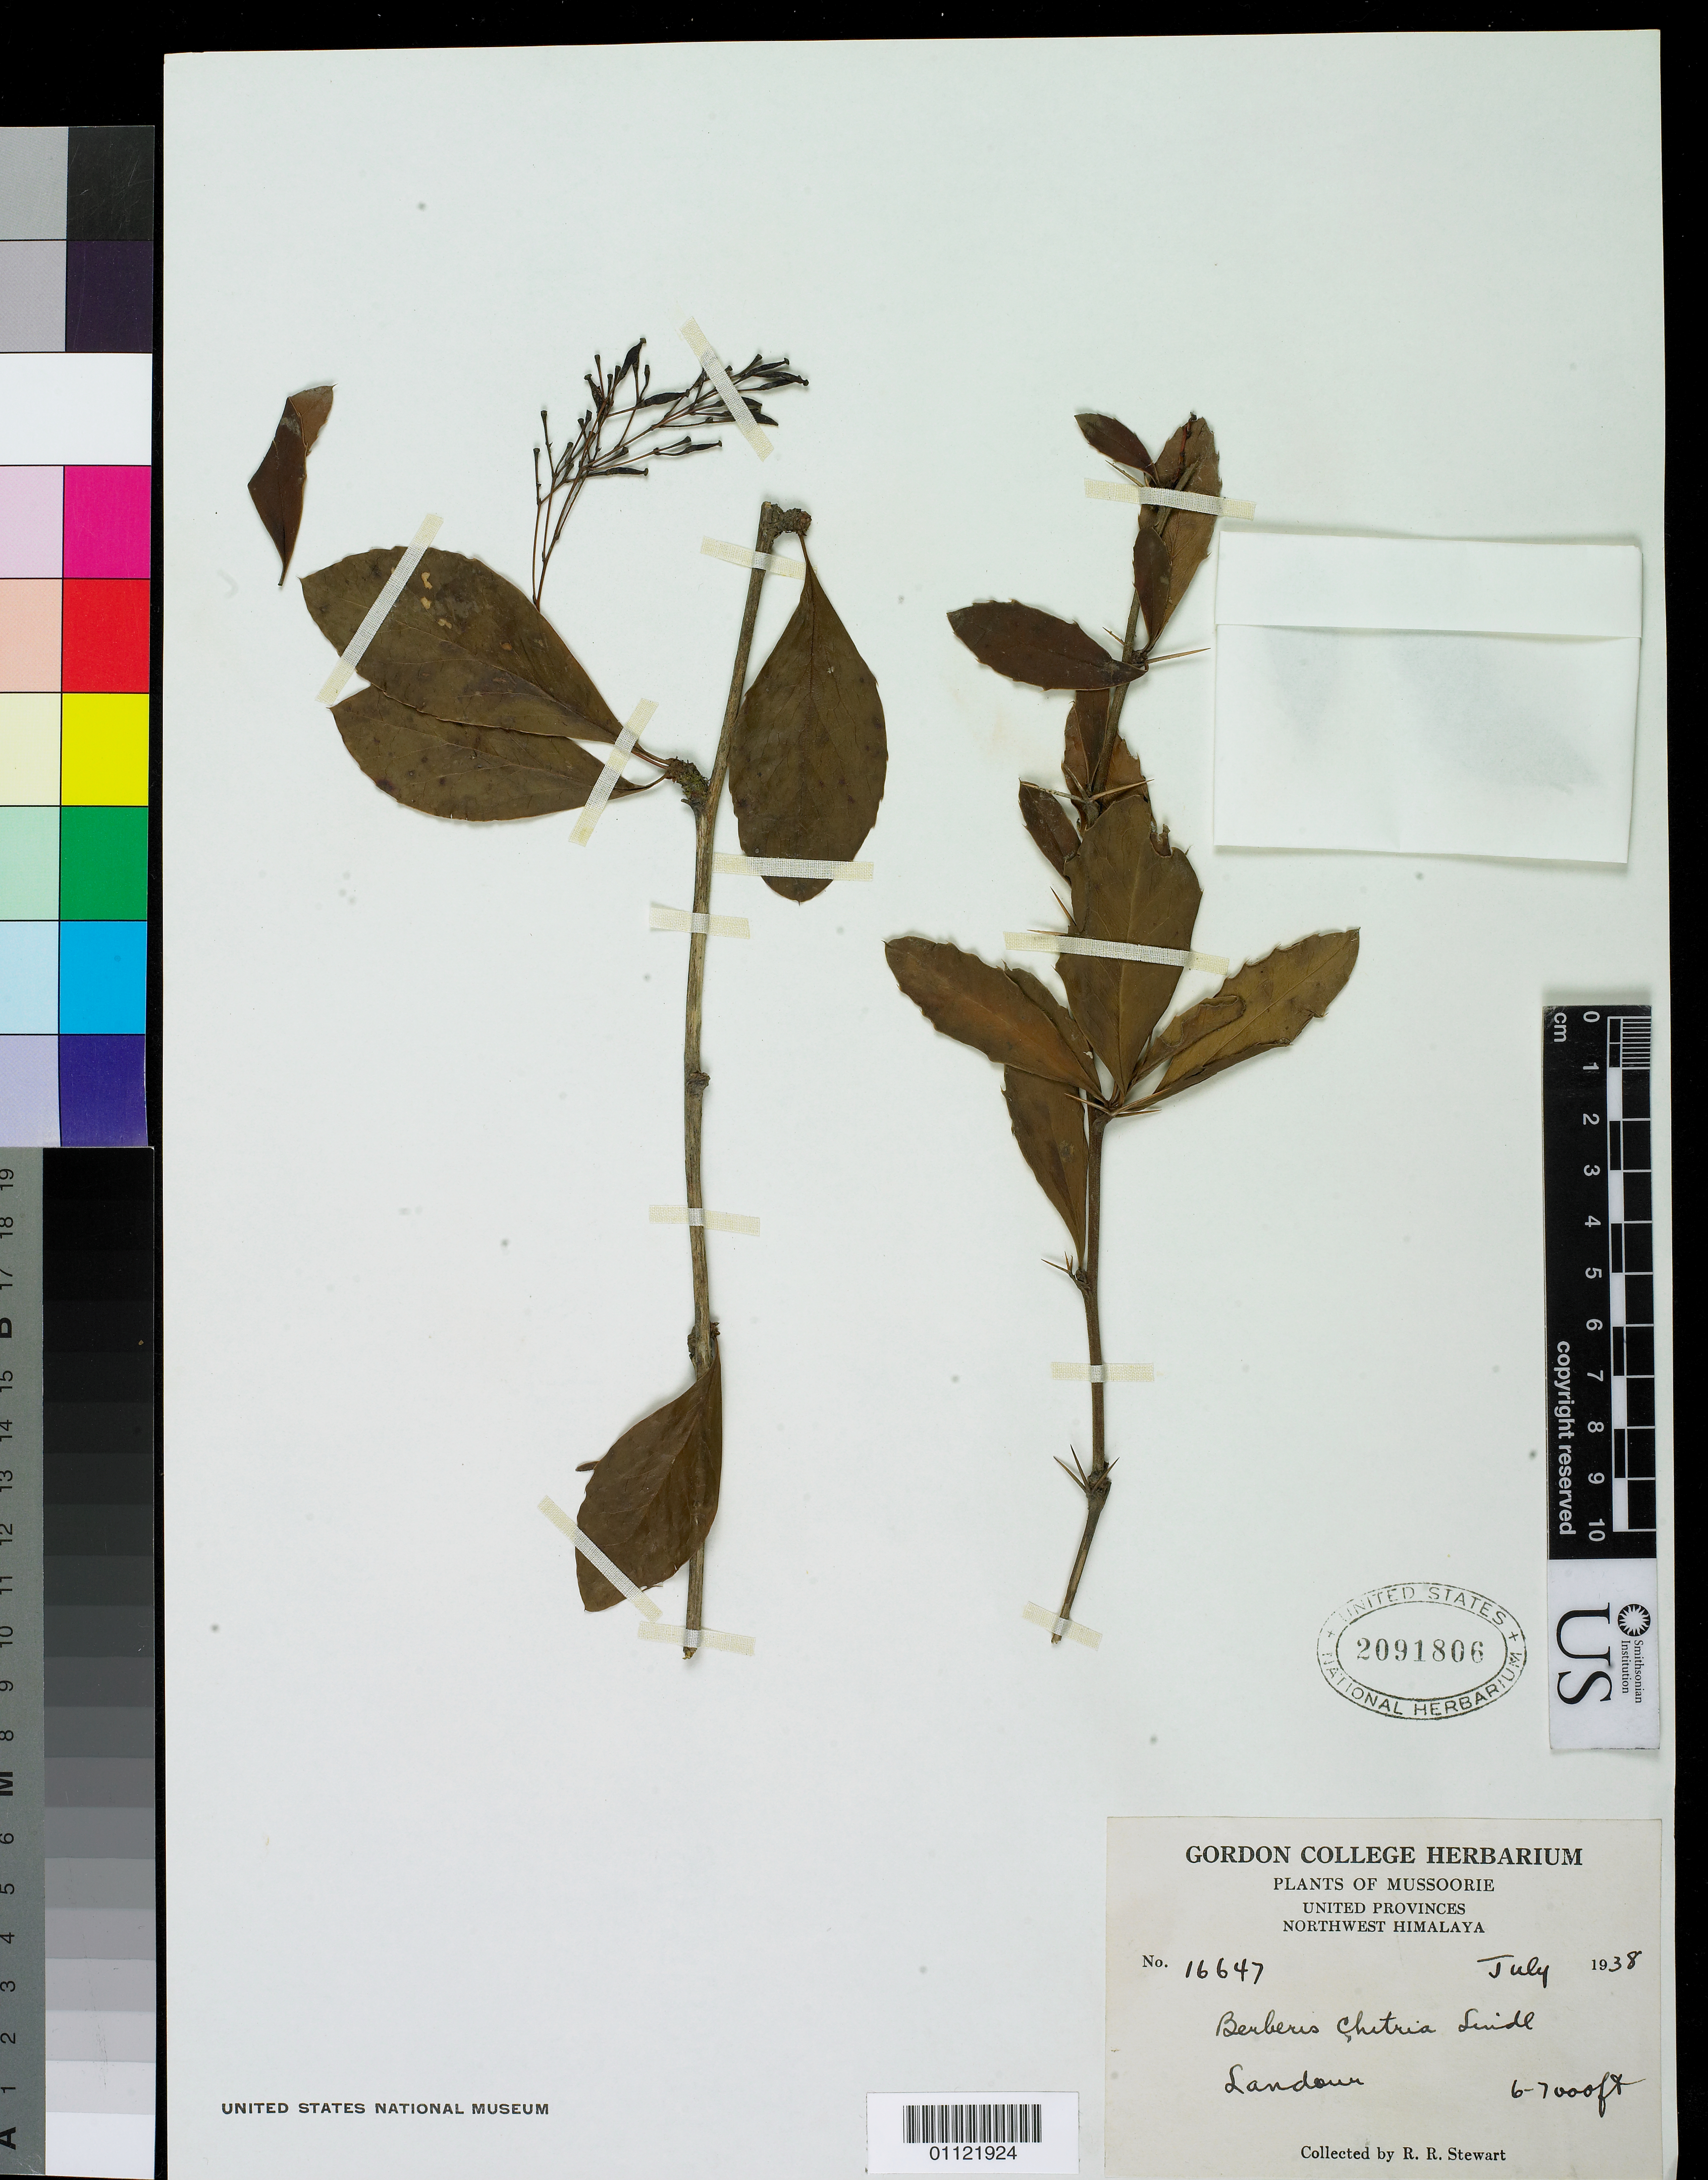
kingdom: Plantae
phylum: Tracheophyta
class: Magnoliopsida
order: Ranunculales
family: Berberidaceae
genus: Berberis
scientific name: Berberis chitria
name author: Buch.-Ham. ex Ker Gawl.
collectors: R. R. Stewart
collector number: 16647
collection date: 1938-07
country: India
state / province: Uttarakhand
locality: Landour Mussoorie, United Provinces, Northwest Himalaya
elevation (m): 1829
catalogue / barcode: US 2091806